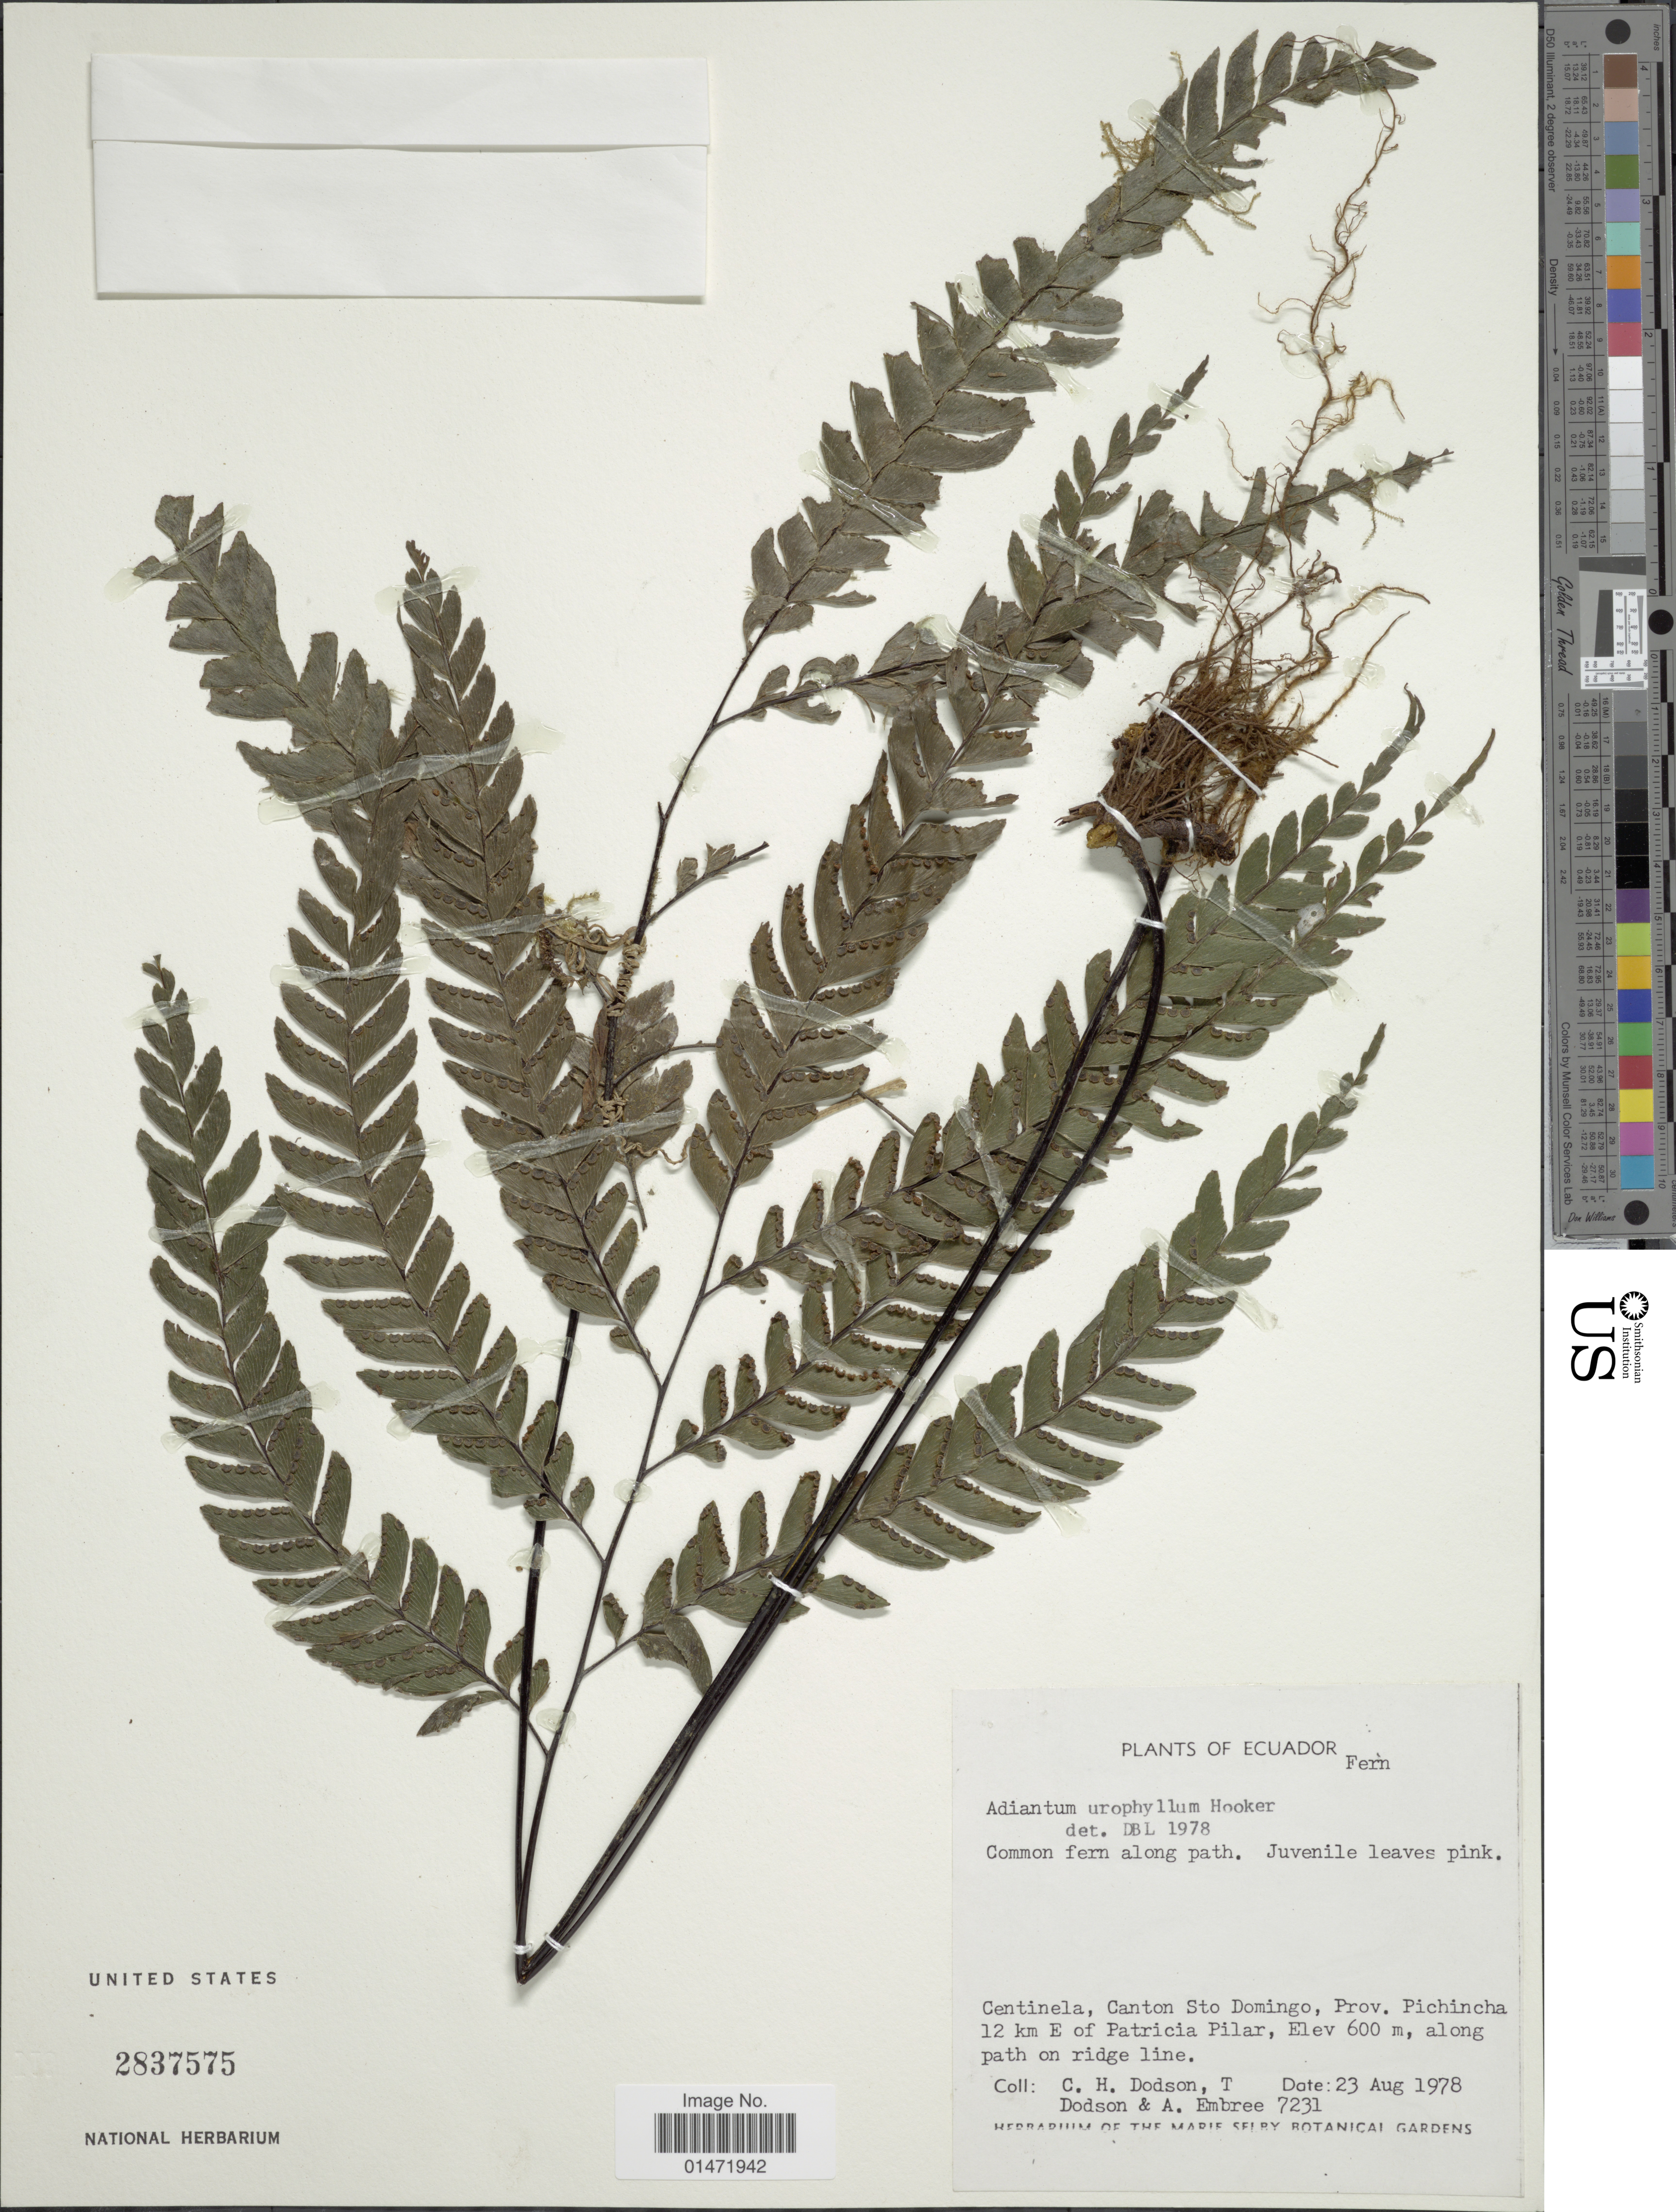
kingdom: Plantae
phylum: Tracheophyta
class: Polypodiopsida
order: Polypodiales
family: Pteridaceae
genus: Adiantum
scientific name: Adiantum urophyllum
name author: Hook.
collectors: C. H. Dodson, T. A. Dodson & A. Embree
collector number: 7231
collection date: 1978-08-23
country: Ecuador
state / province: Pichincha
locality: Centinela, Canton Sto Domingo, 12 km E of Patricia Pilar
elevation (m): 600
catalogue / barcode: US 2837575